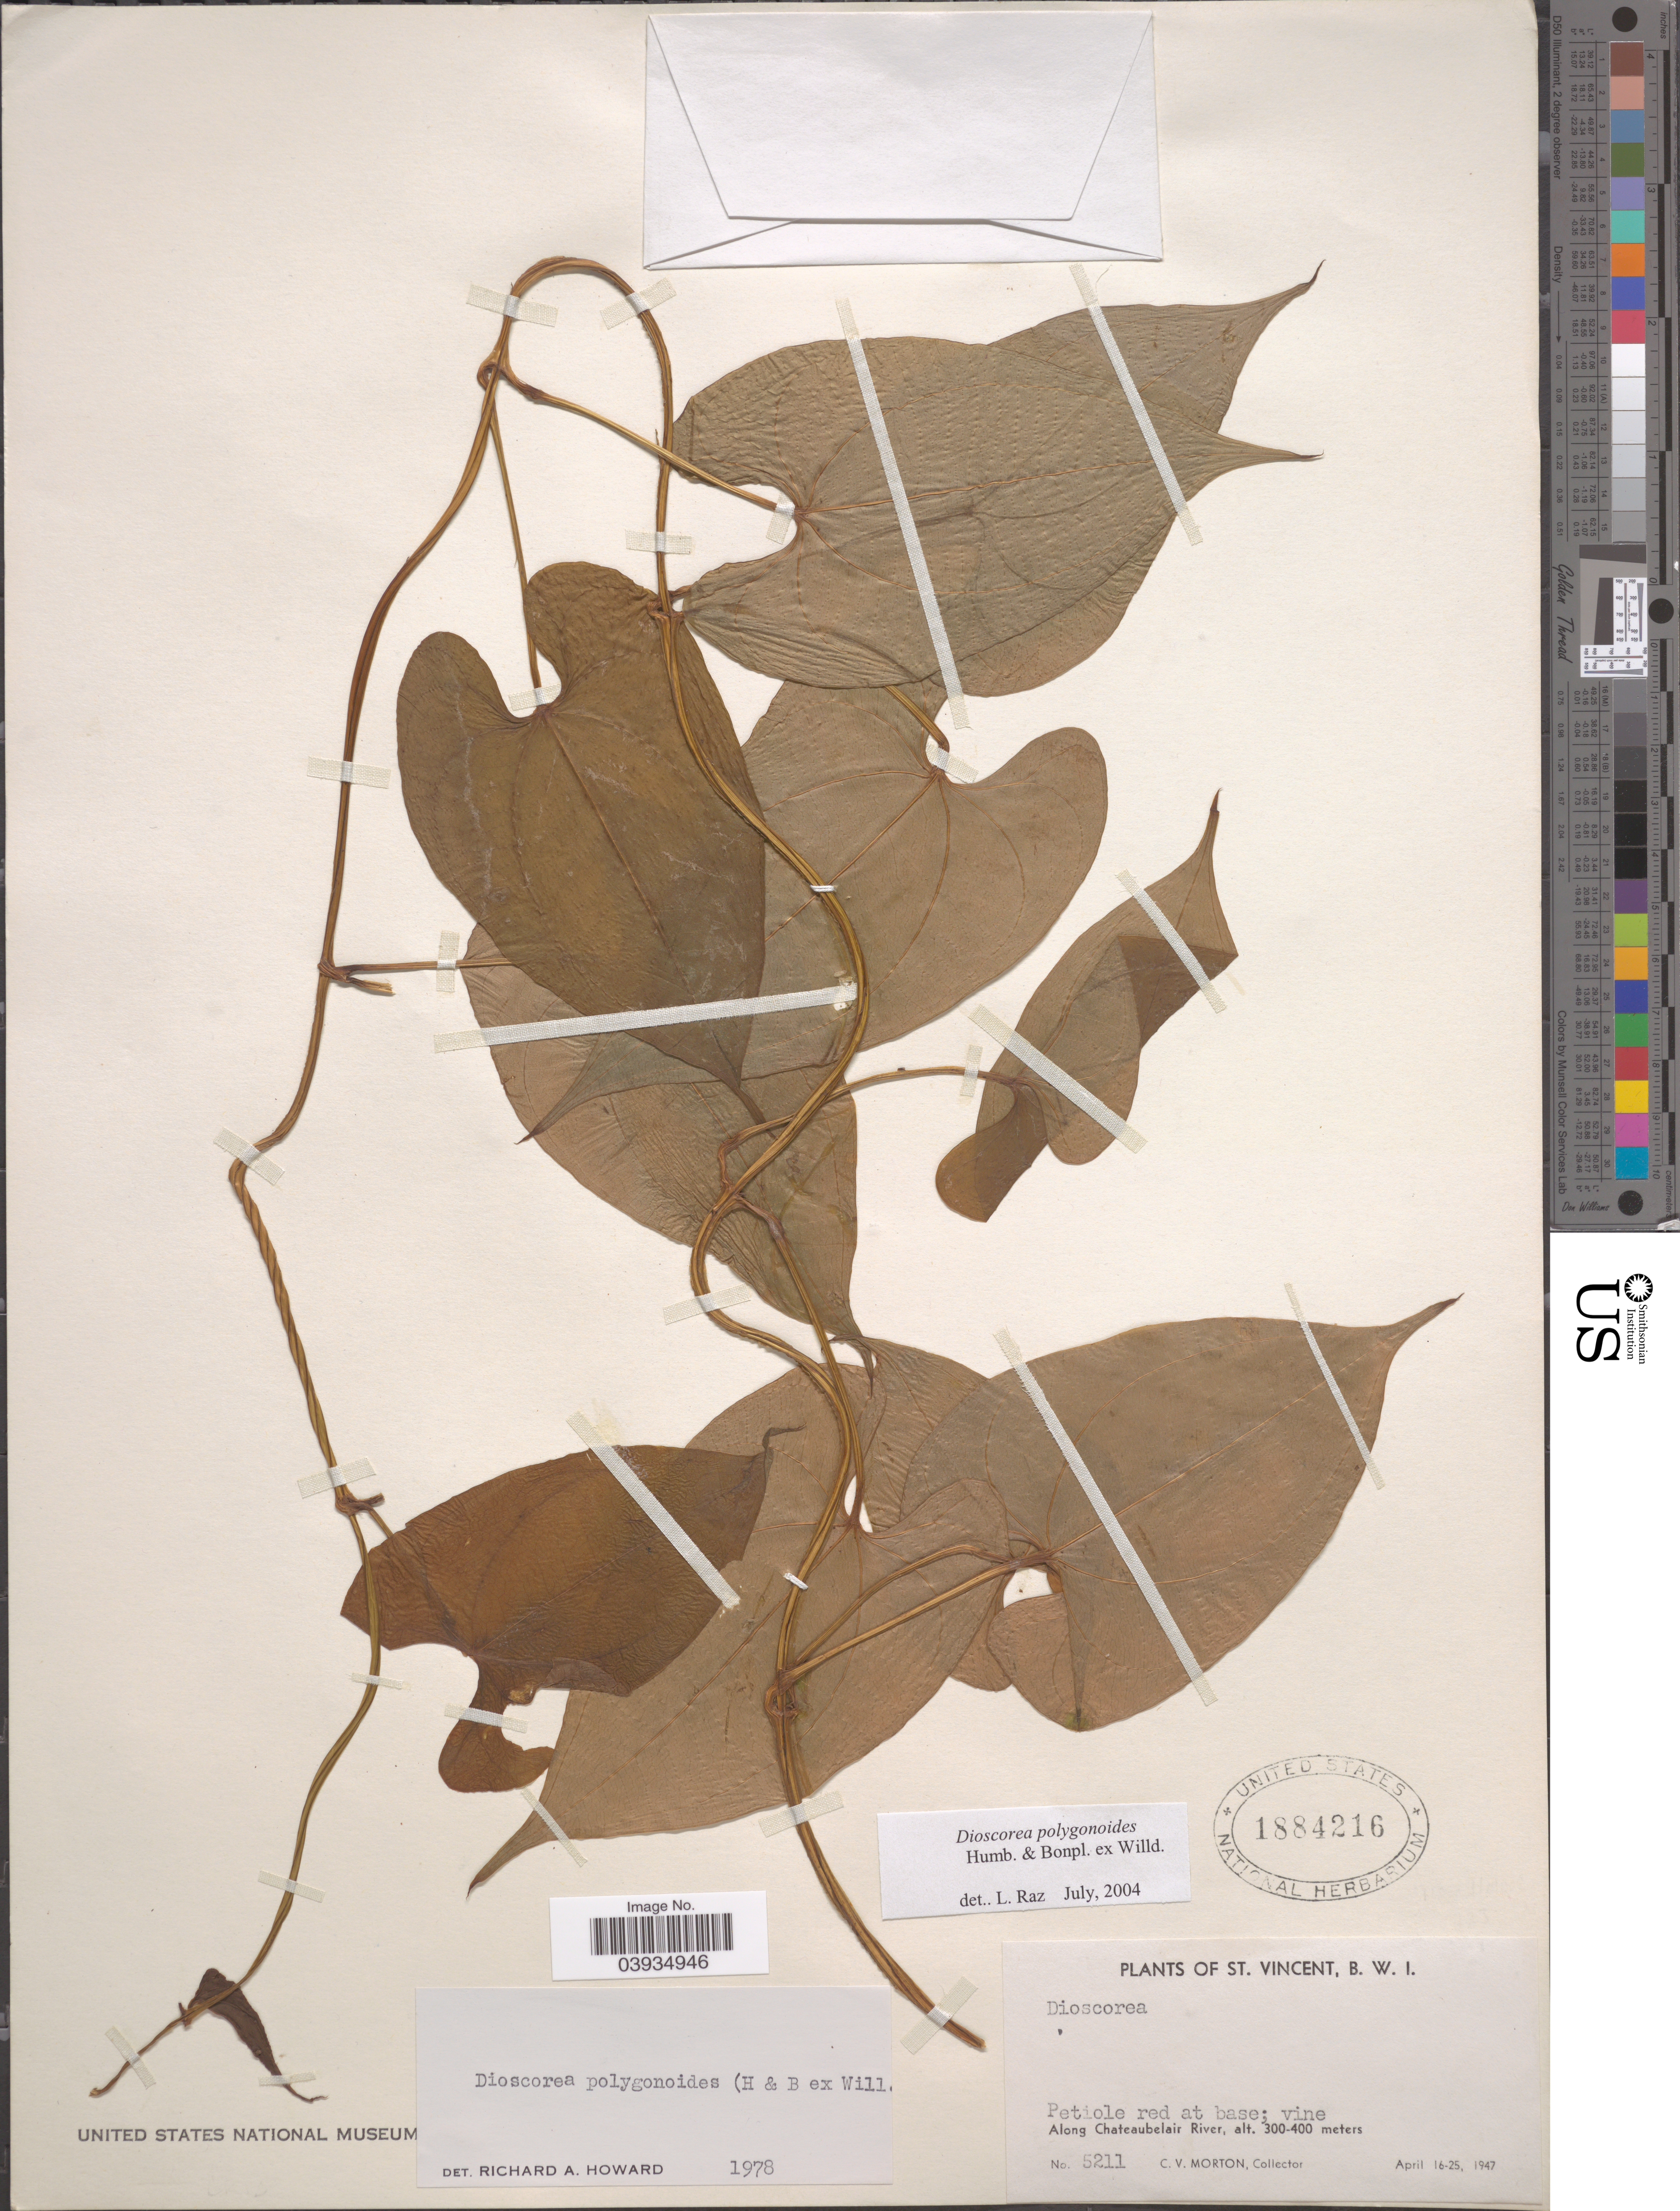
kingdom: Plantae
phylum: Tracheophyta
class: Liliopsida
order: Dioscoreales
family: Dioscoreaceae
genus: Dioscorea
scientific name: Dioscorea polygonoides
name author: Humb. & Bonpl. ex Willd.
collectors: C. V. Morton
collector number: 5211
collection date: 1947-04-16/1947-04-25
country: St. Vincent - Grenadines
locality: St. Vincent, B.W. I. Along Chateaubelair River.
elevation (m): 300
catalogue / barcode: US 1884216